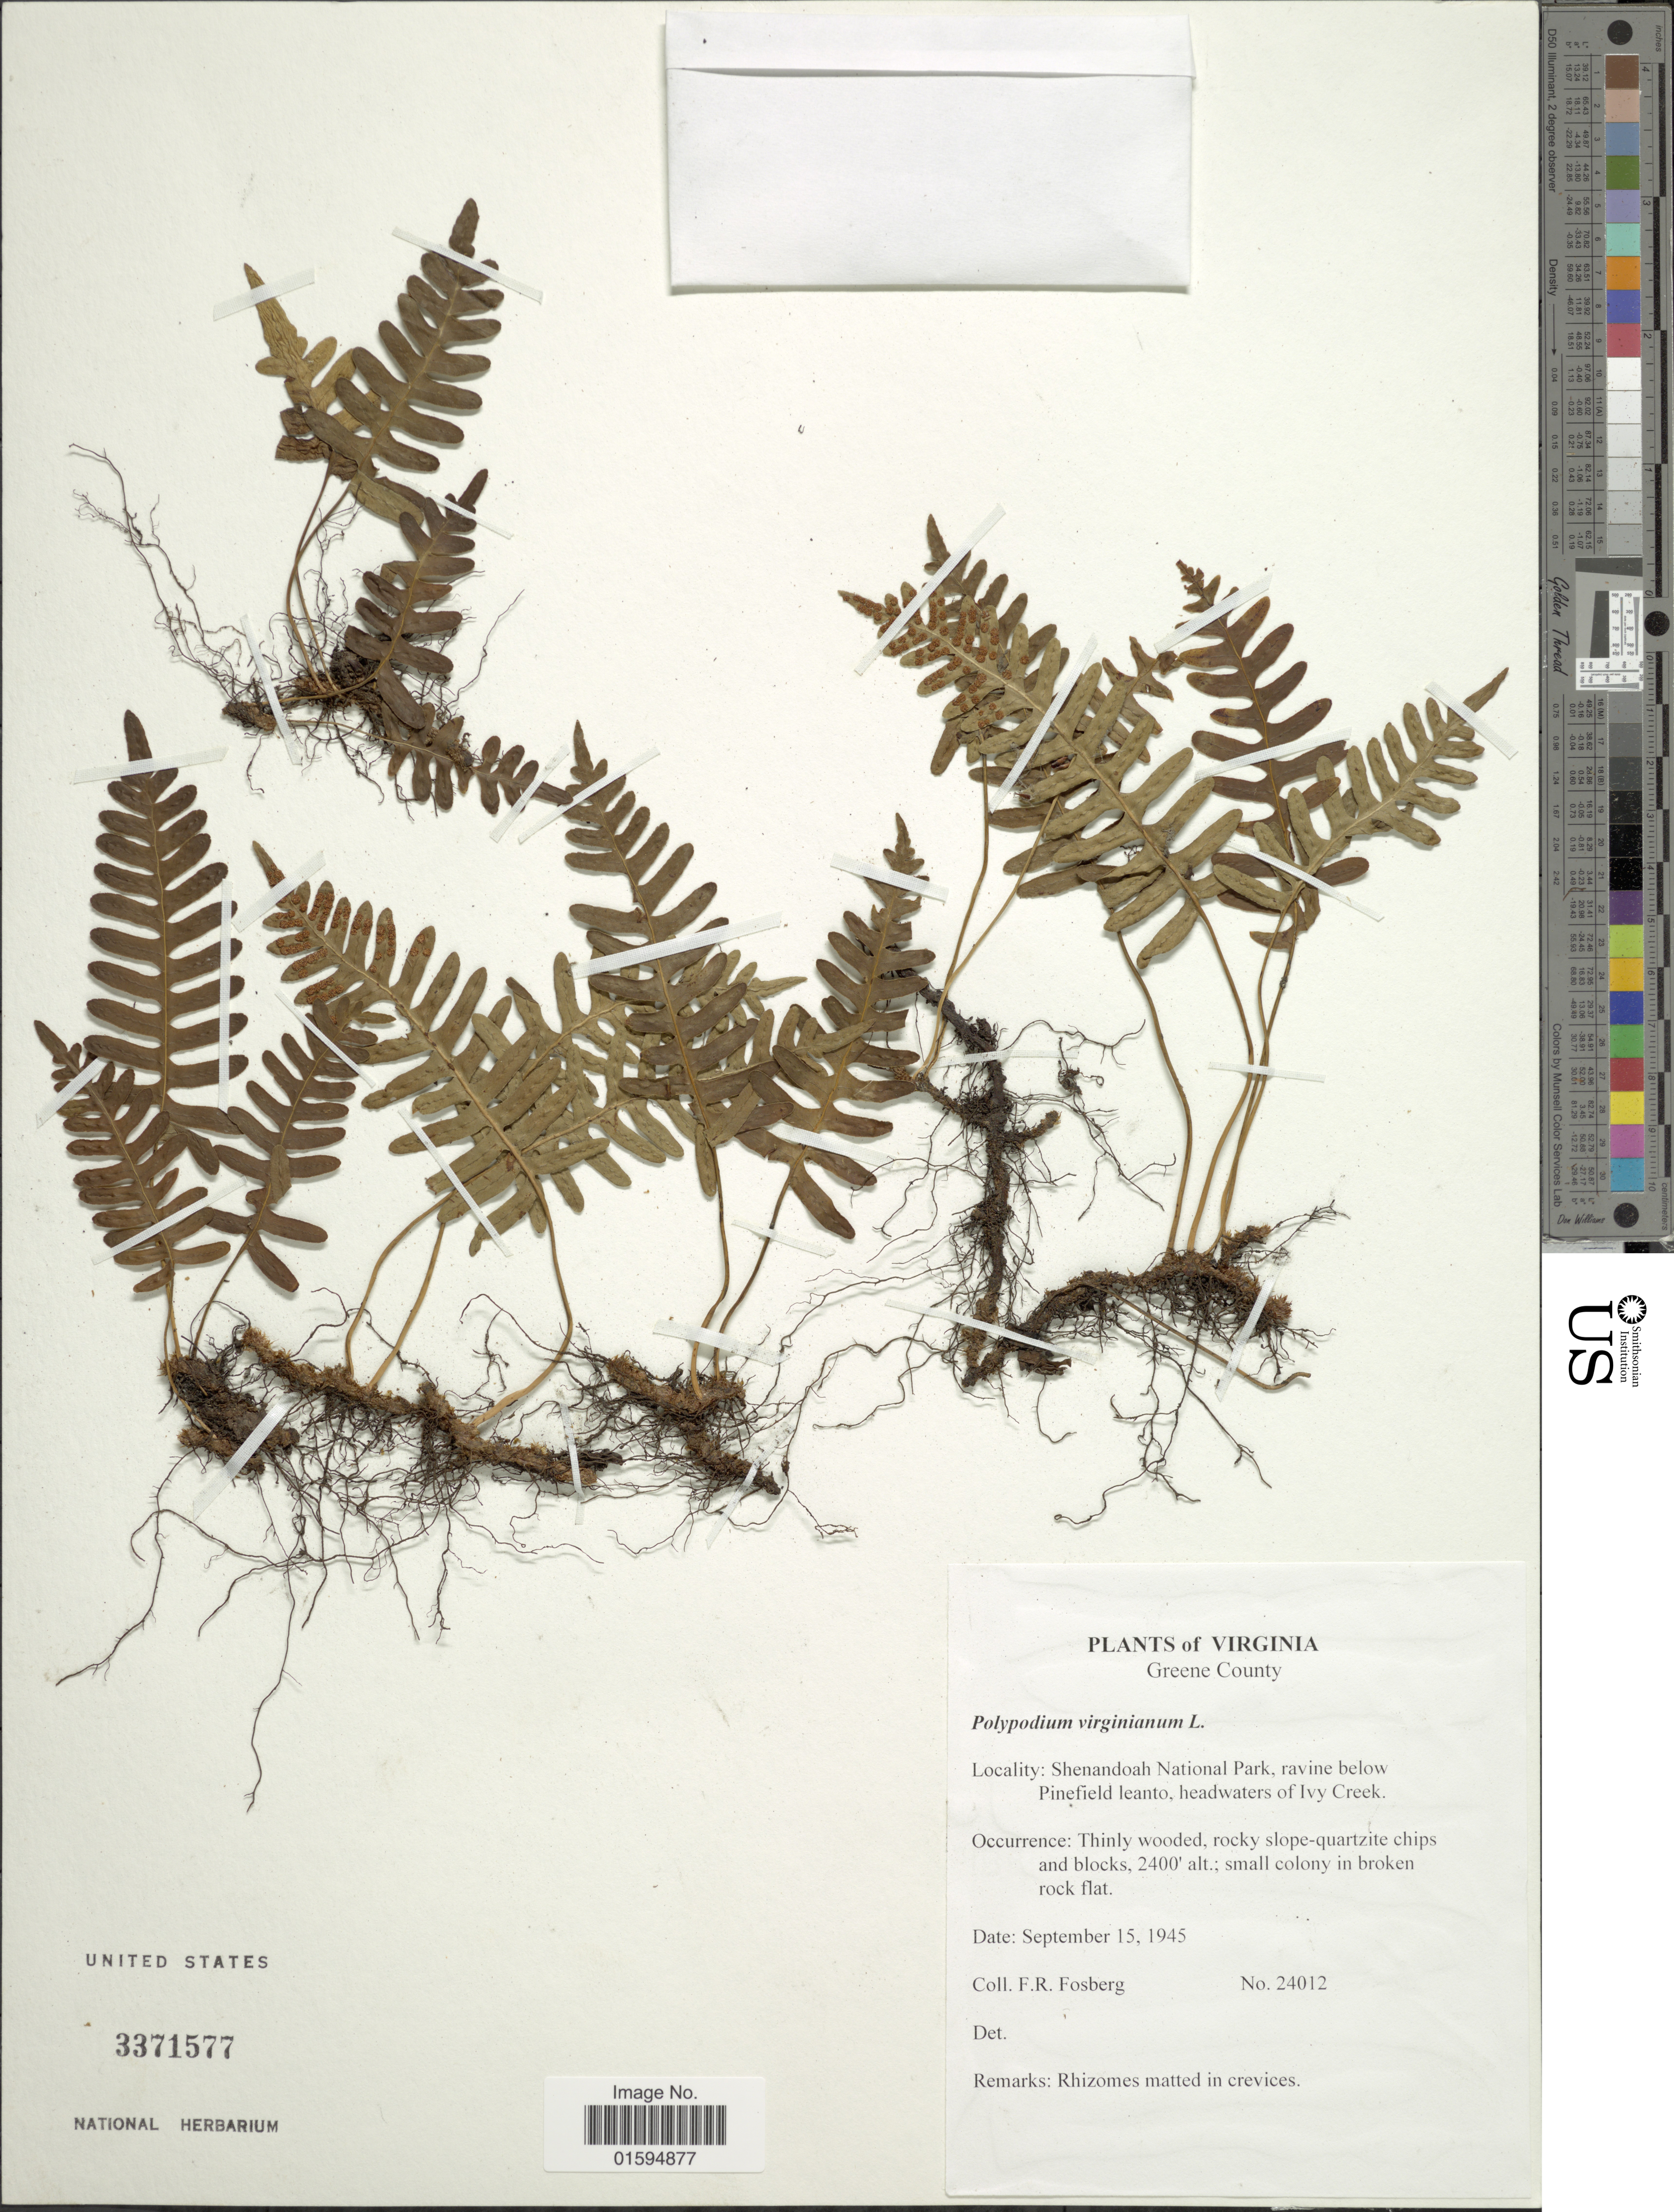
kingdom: Plantae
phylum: Tracheophyta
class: Polypodiopsida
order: Polypodiales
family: Polypodiaceae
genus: Polypodium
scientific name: Polypodium virginianum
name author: L.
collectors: F. R. Fosberg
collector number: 24012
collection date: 1945-09-15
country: United States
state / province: Virginia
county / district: Greene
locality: Greene county, Shenandoah National Park, Ravine below Pinefield Leanto, headquarters of Ivy Creek.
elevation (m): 732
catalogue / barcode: US 3371577